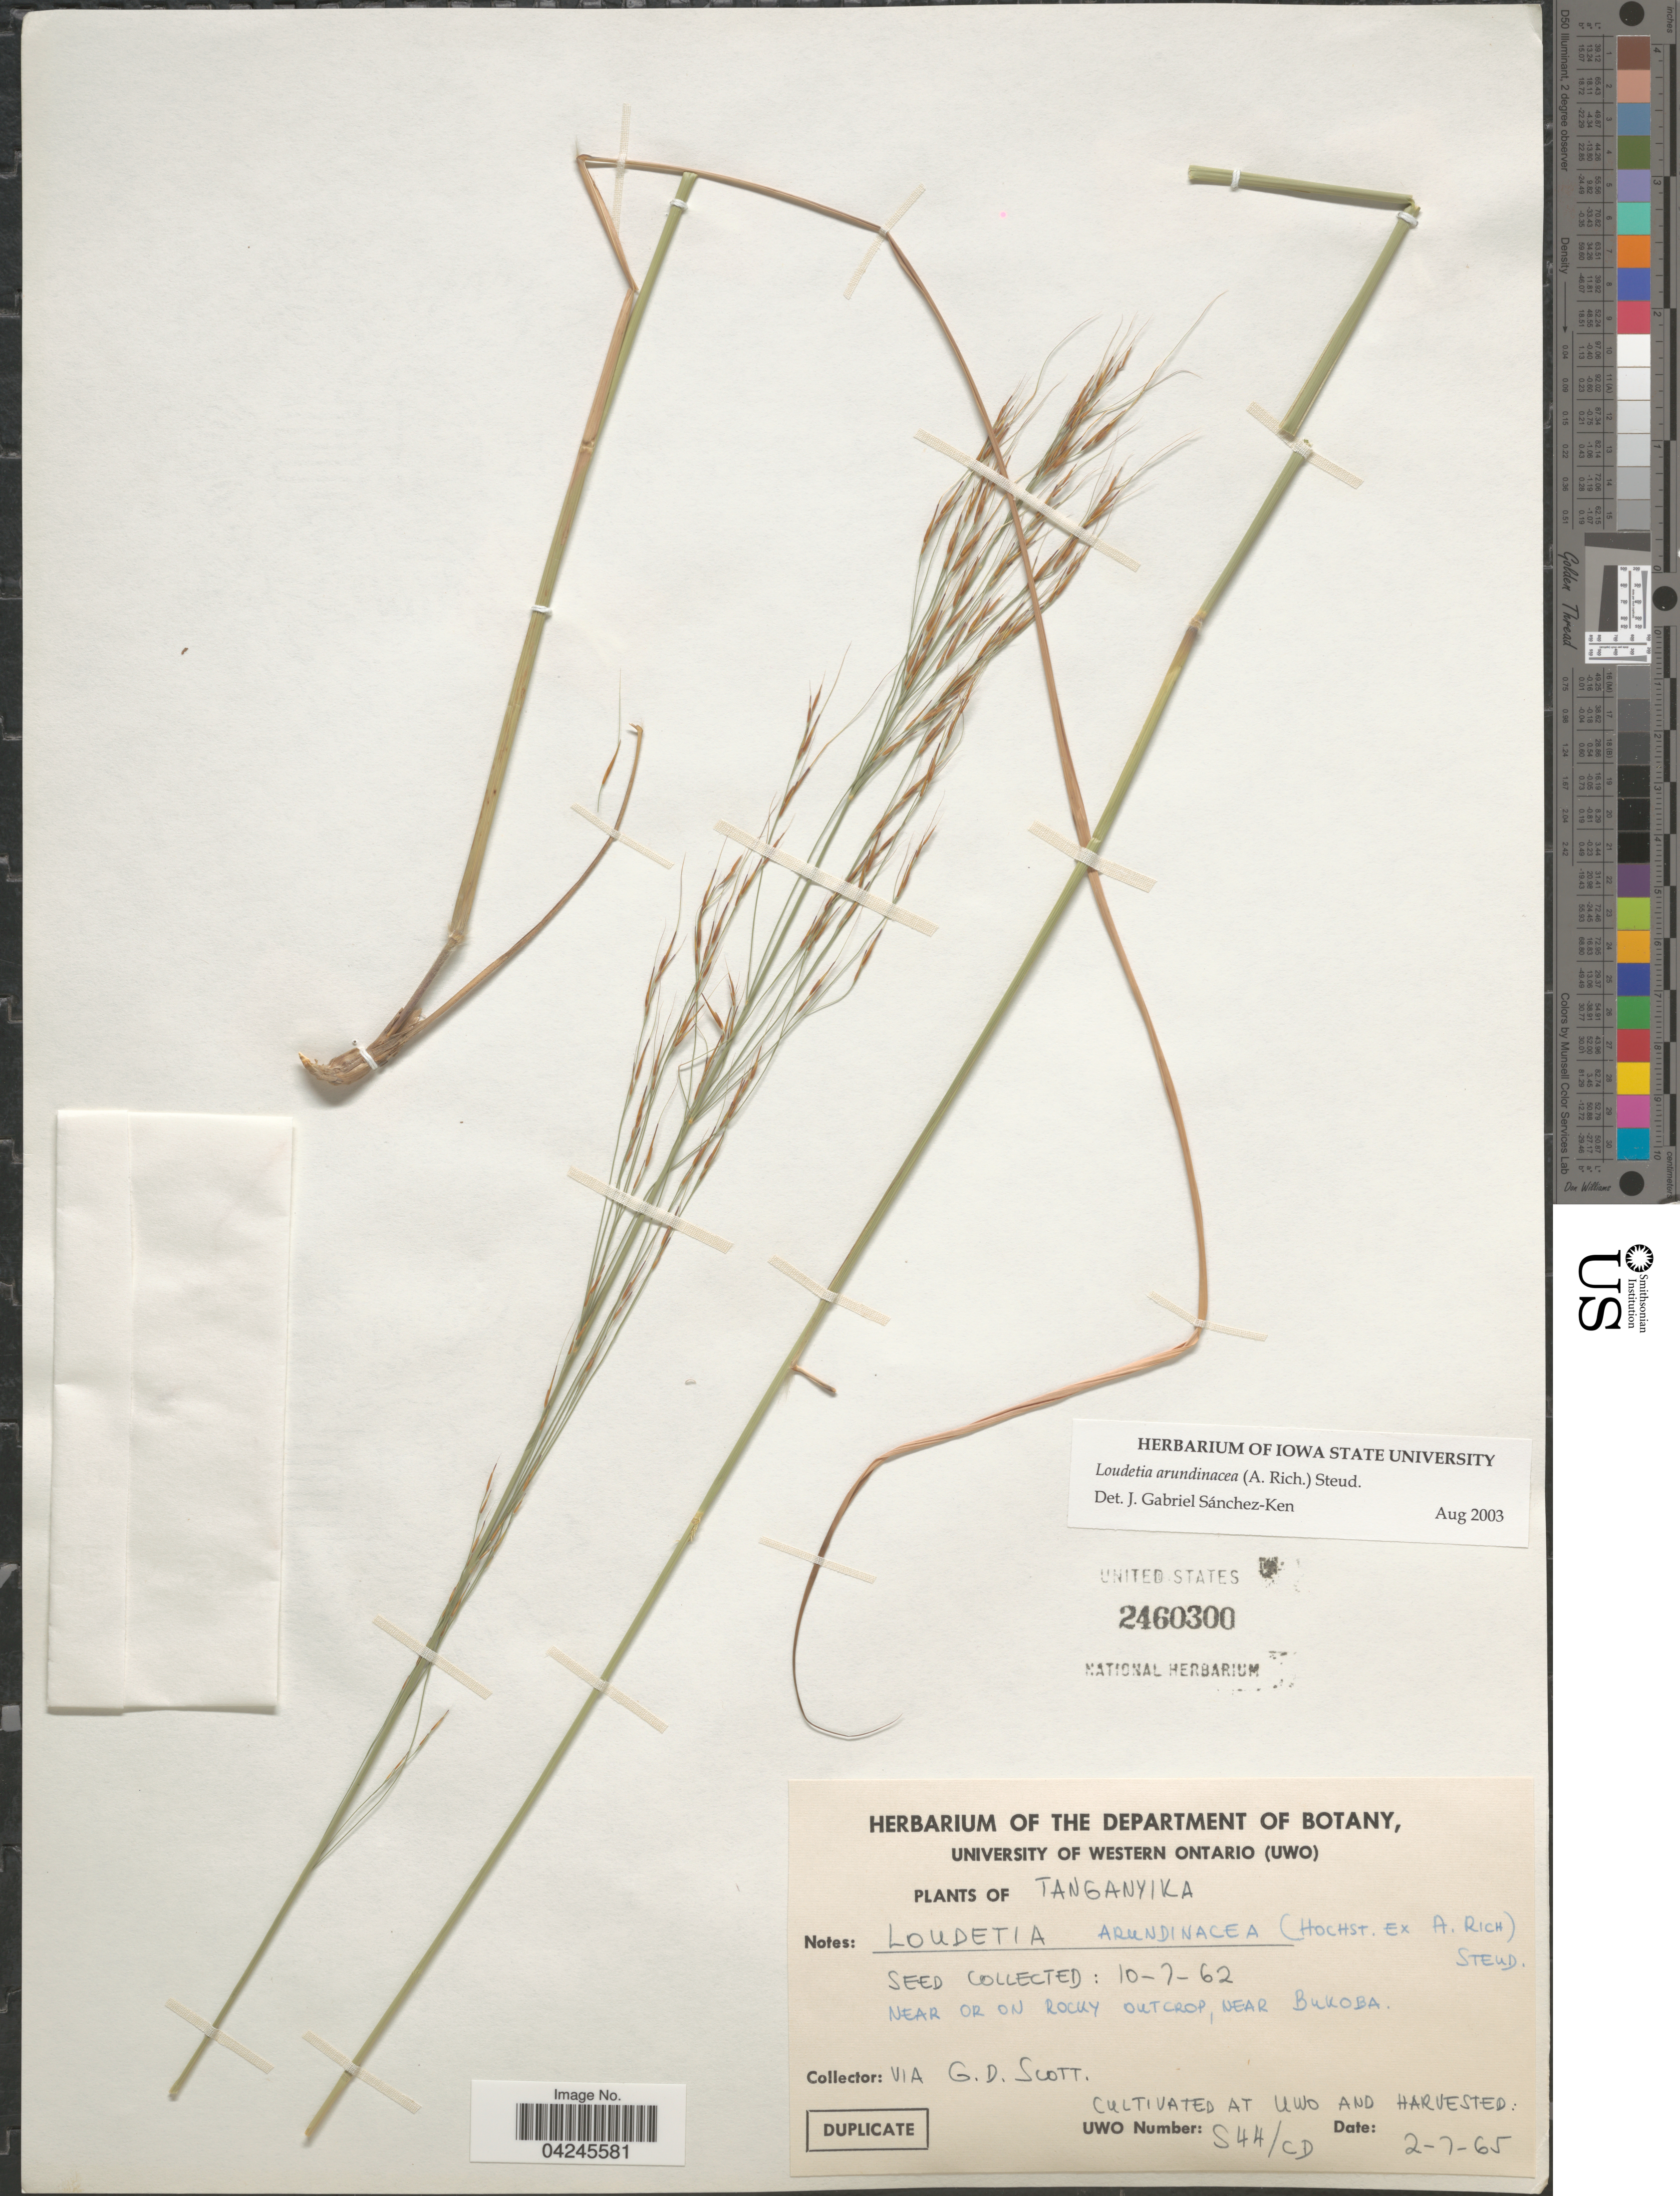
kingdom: Plantae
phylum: Tracheophyta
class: Liliopsida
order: Poales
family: Poaceae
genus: Loudetia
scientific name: Loudetia arundinacea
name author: (Hochst. ex A. Rich.) Steud.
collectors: G. Scott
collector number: S44/CD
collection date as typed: Transcribed d/m/y: 2/7/65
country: Canada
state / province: Ontario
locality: Cultivated at UWO and harvested.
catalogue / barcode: US 2460300